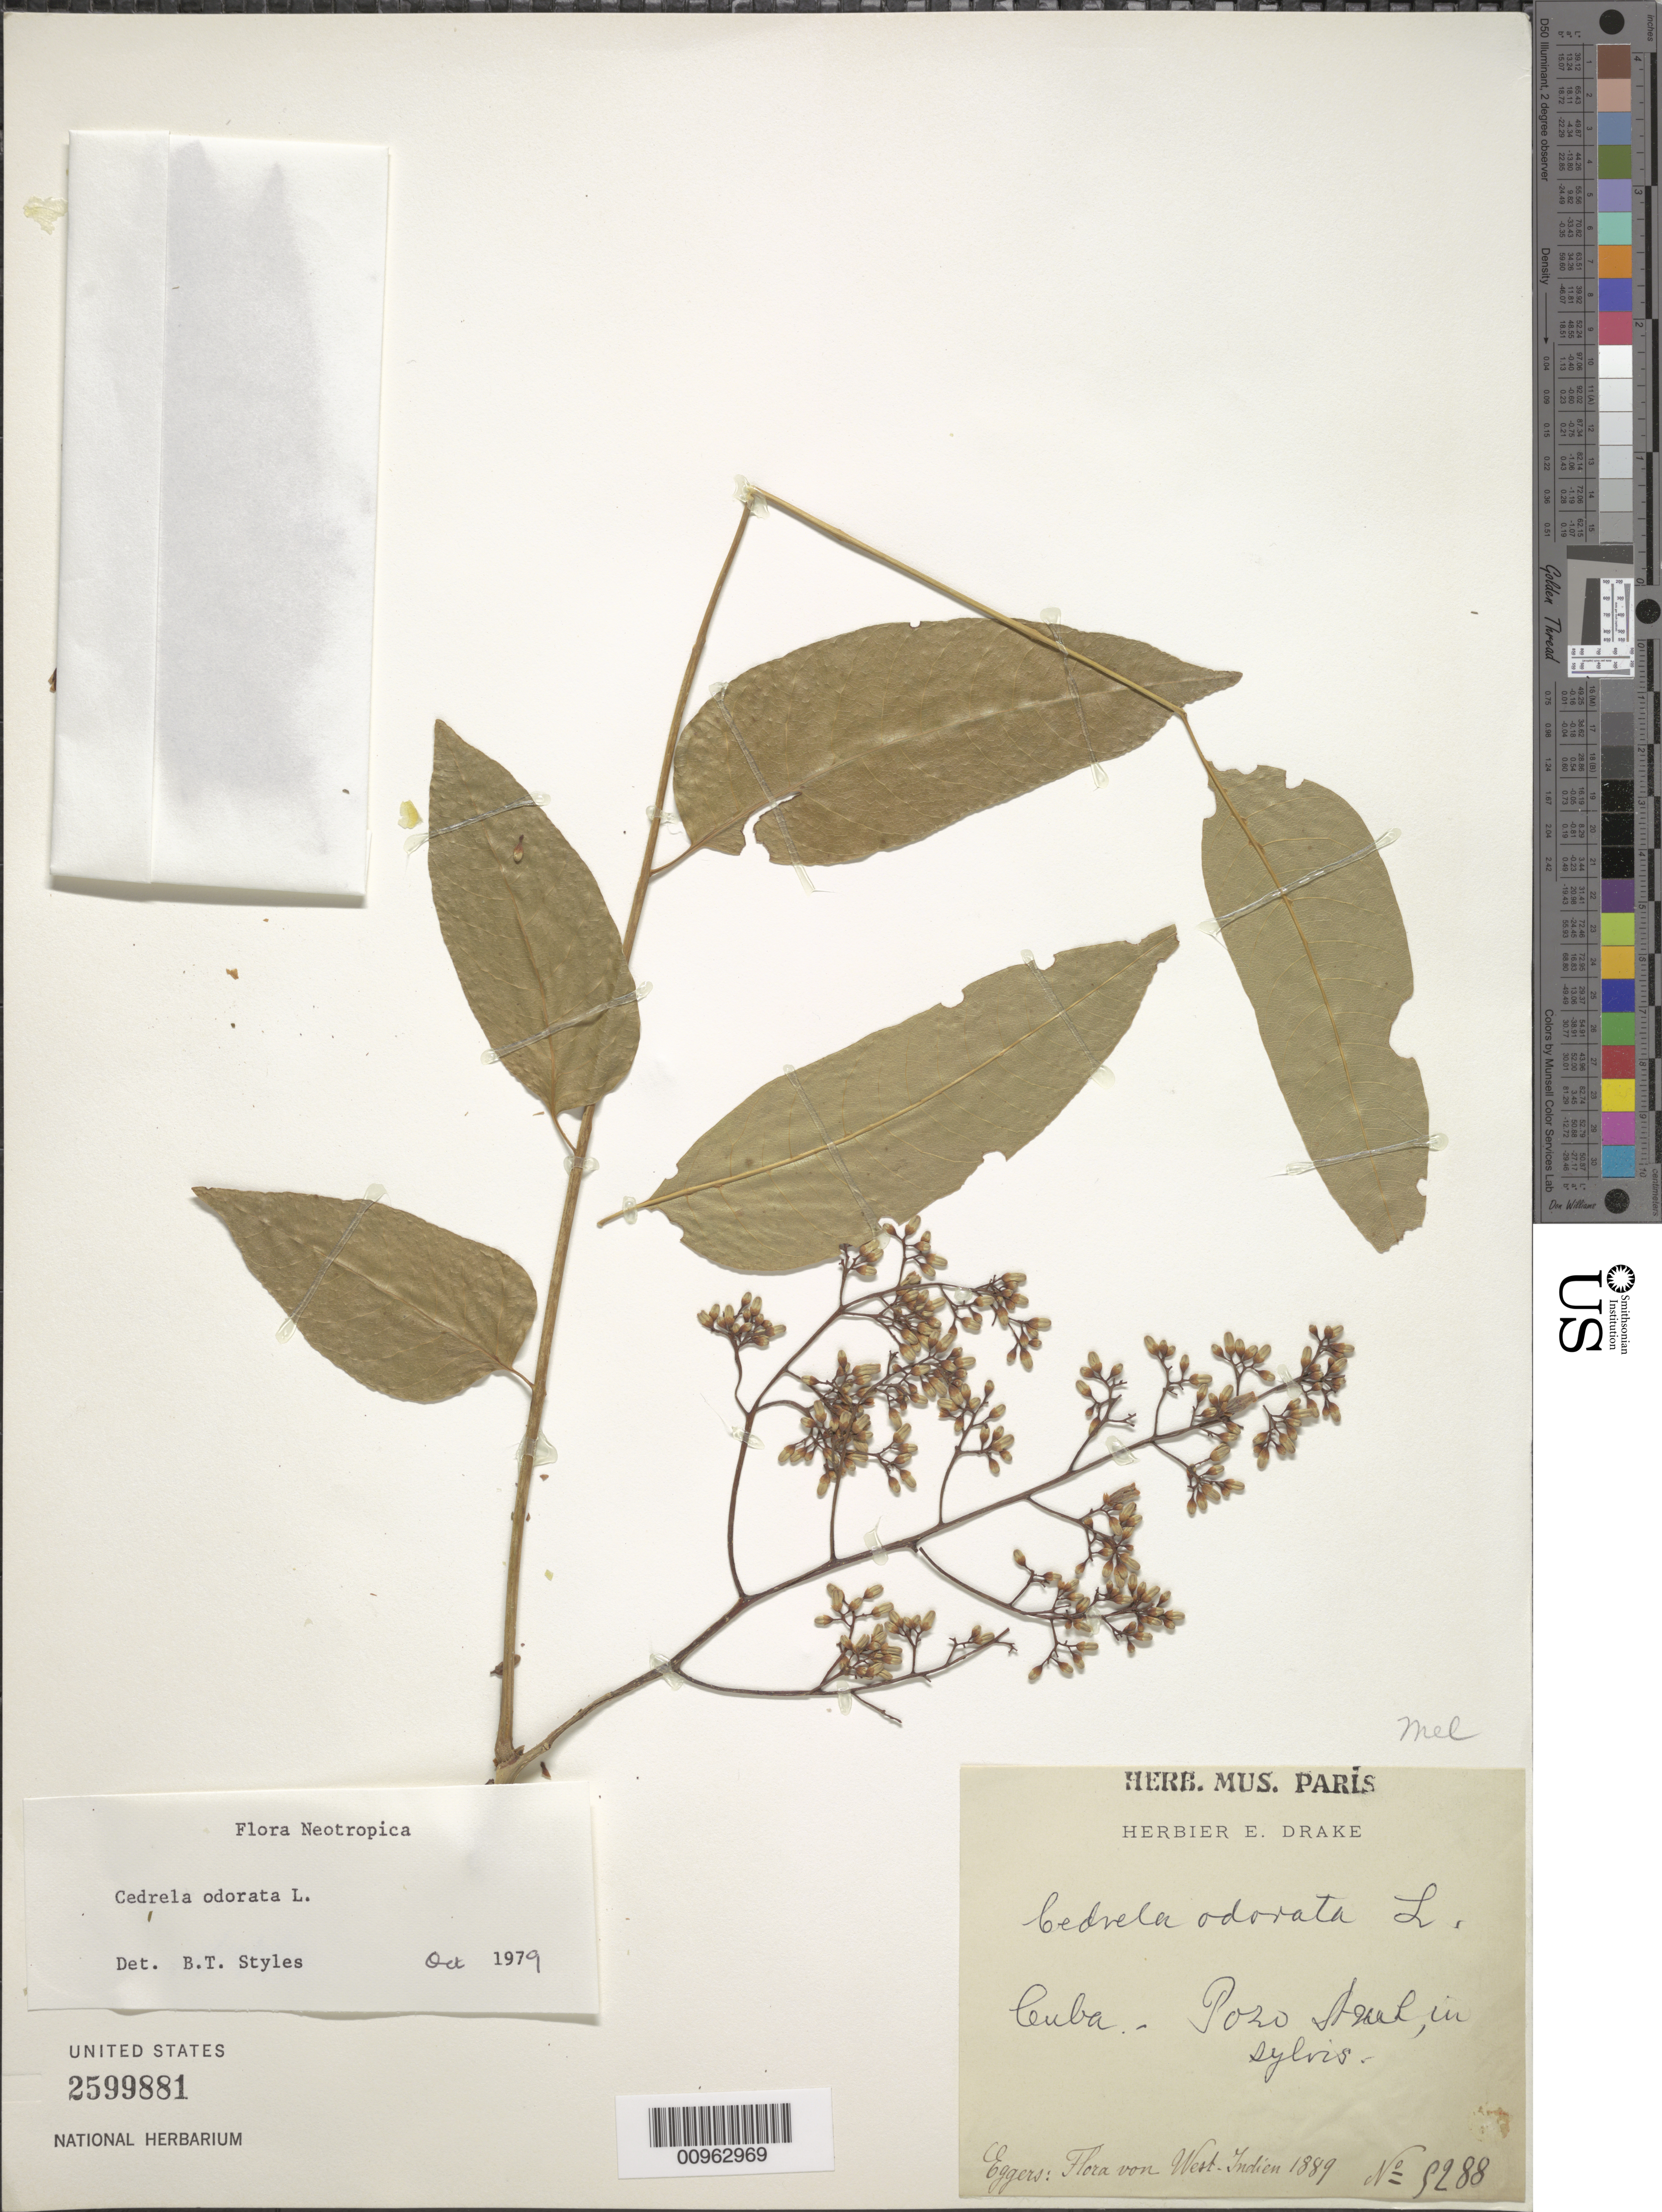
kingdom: Plantae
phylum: Tracheophyta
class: Magnoliopsida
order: Sapindales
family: Meliaceae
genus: Cedrela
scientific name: Cedrela odorata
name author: L.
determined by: Styles, B. T.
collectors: H. F. A. von Eggers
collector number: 5288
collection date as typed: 1889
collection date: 1889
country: Cuba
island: Cuba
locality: "Porz St "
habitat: In sylvis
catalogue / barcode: US 2599881